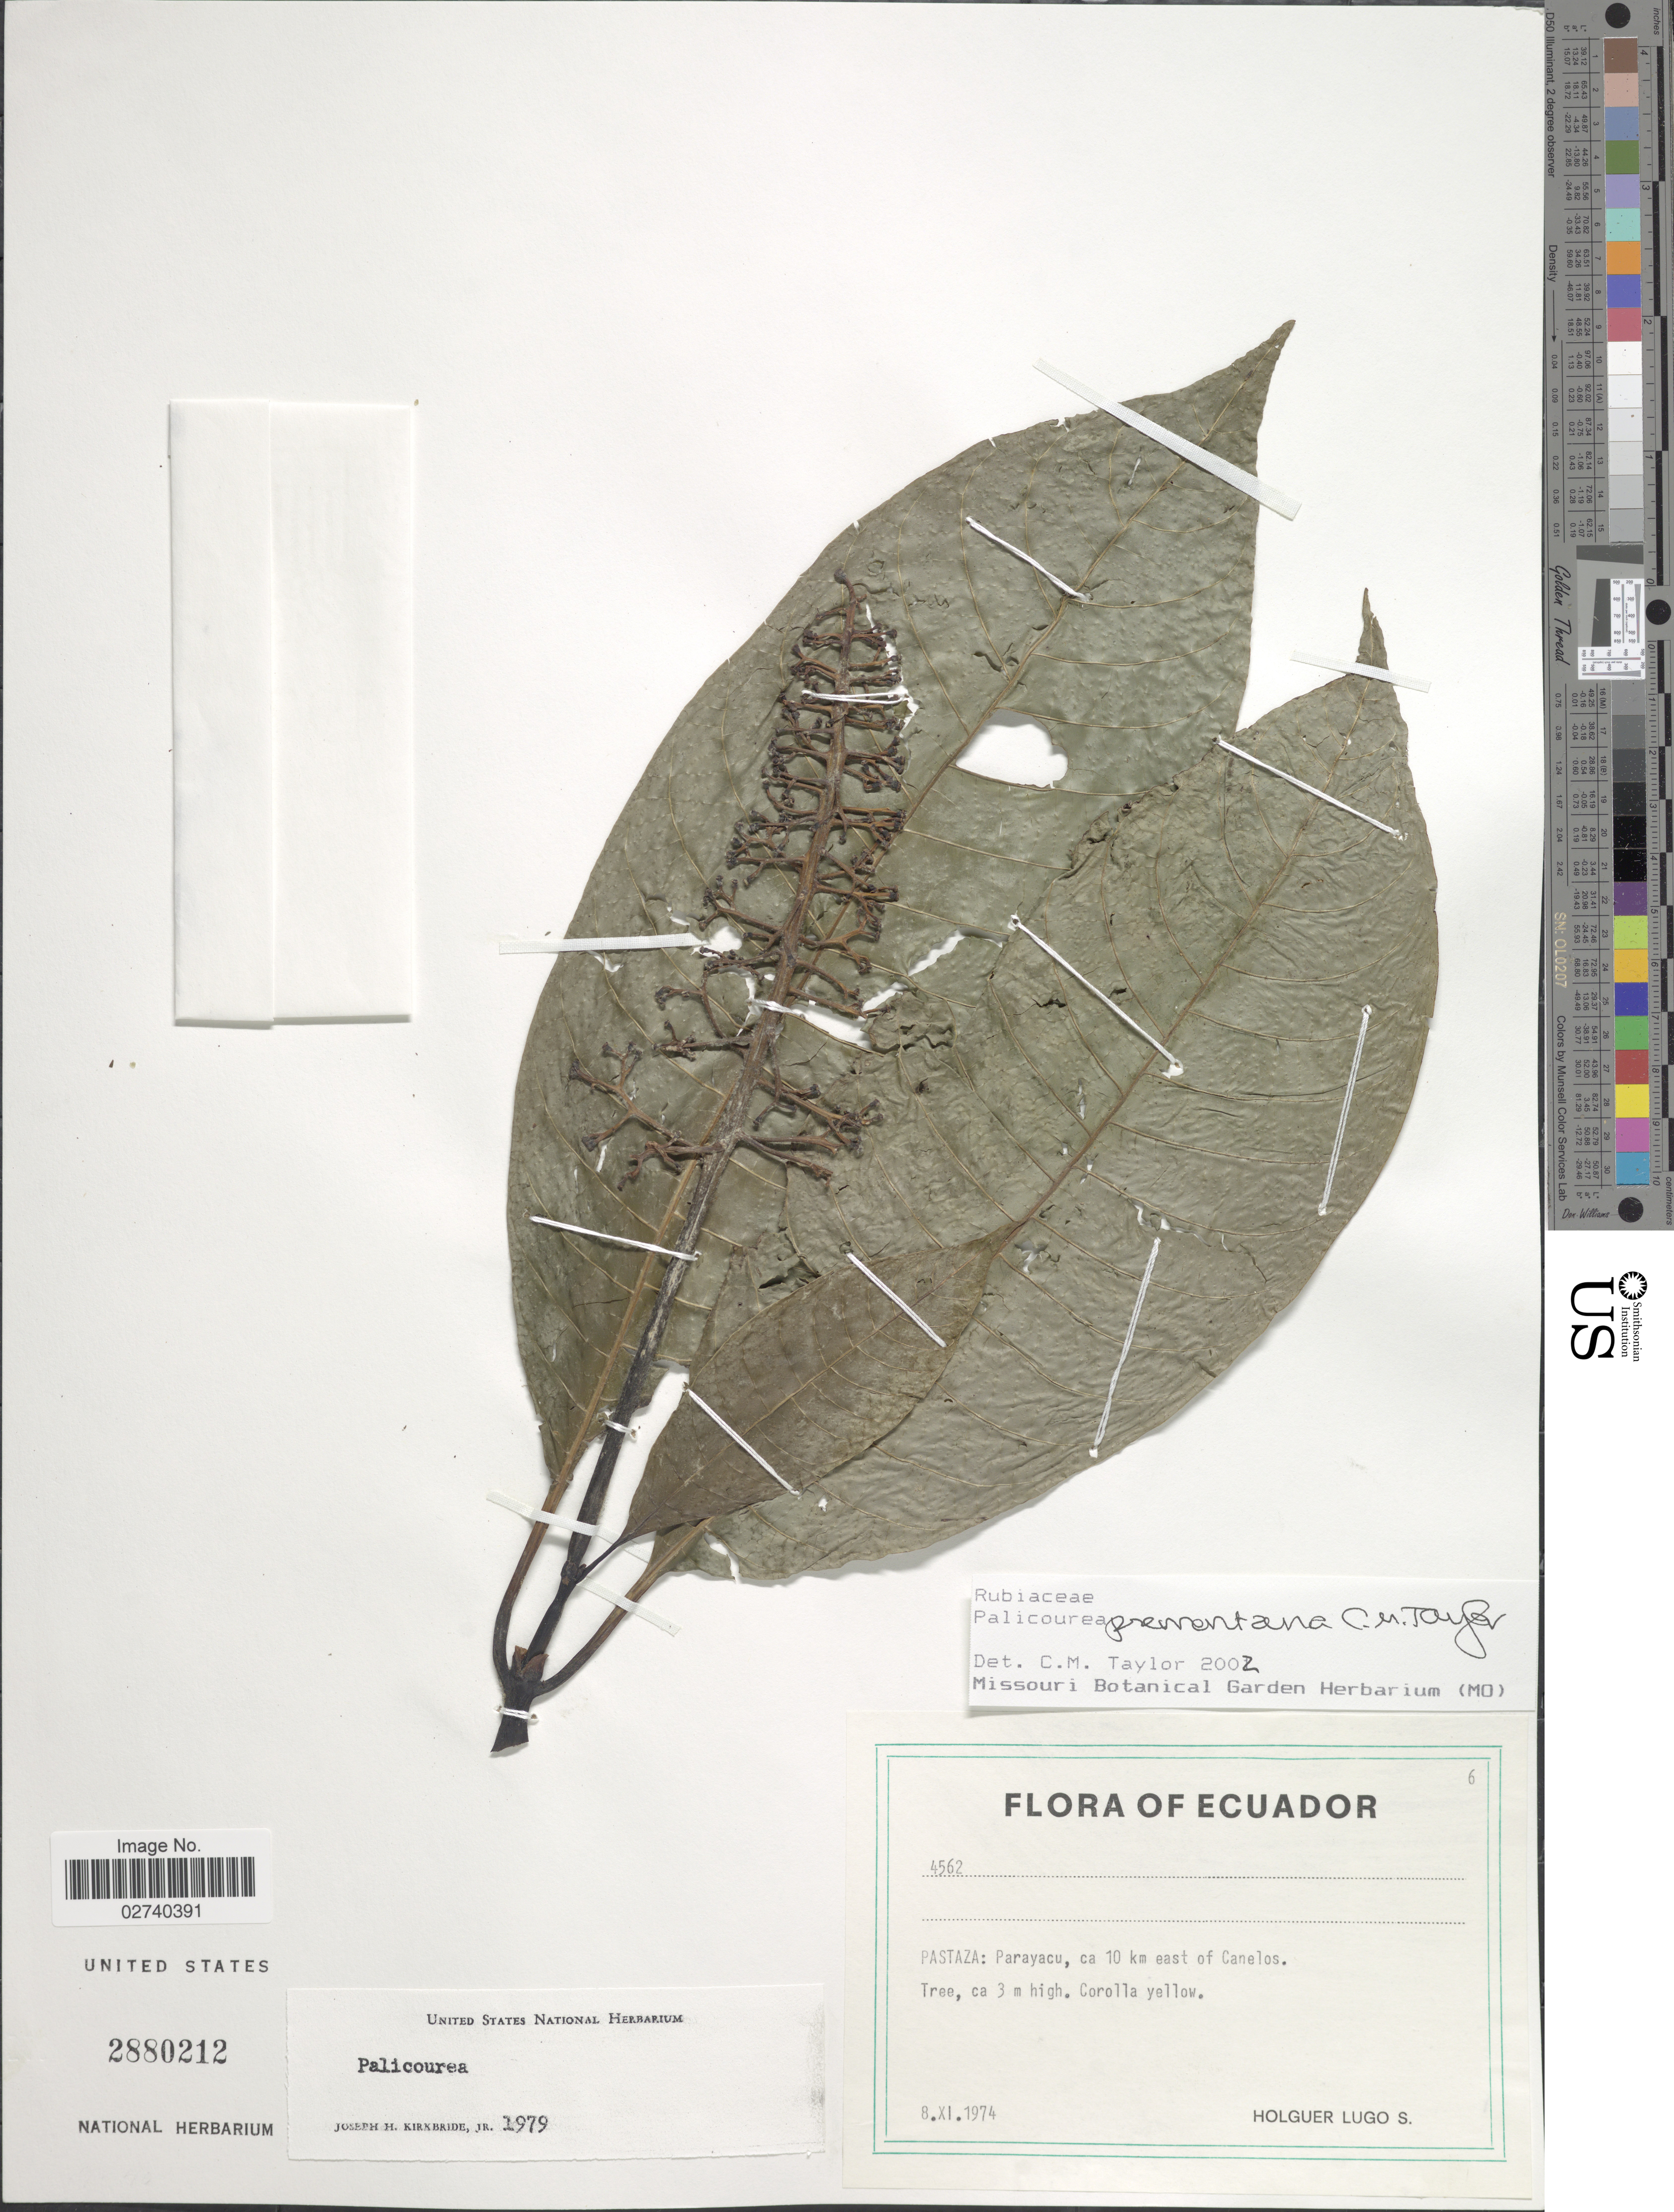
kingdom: Plantae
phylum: Tracheophyta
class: Magnoliopsida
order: Gentianales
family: Rubiaceae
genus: Palicourea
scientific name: Palicourea premontana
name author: C.M. Taylor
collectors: H. Lugo S.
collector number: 4562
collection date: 1974-11-08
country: Ecuador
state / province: Pastaza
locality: Parayacu, ca 10 km east of Canelos.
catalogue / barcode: US 2880212